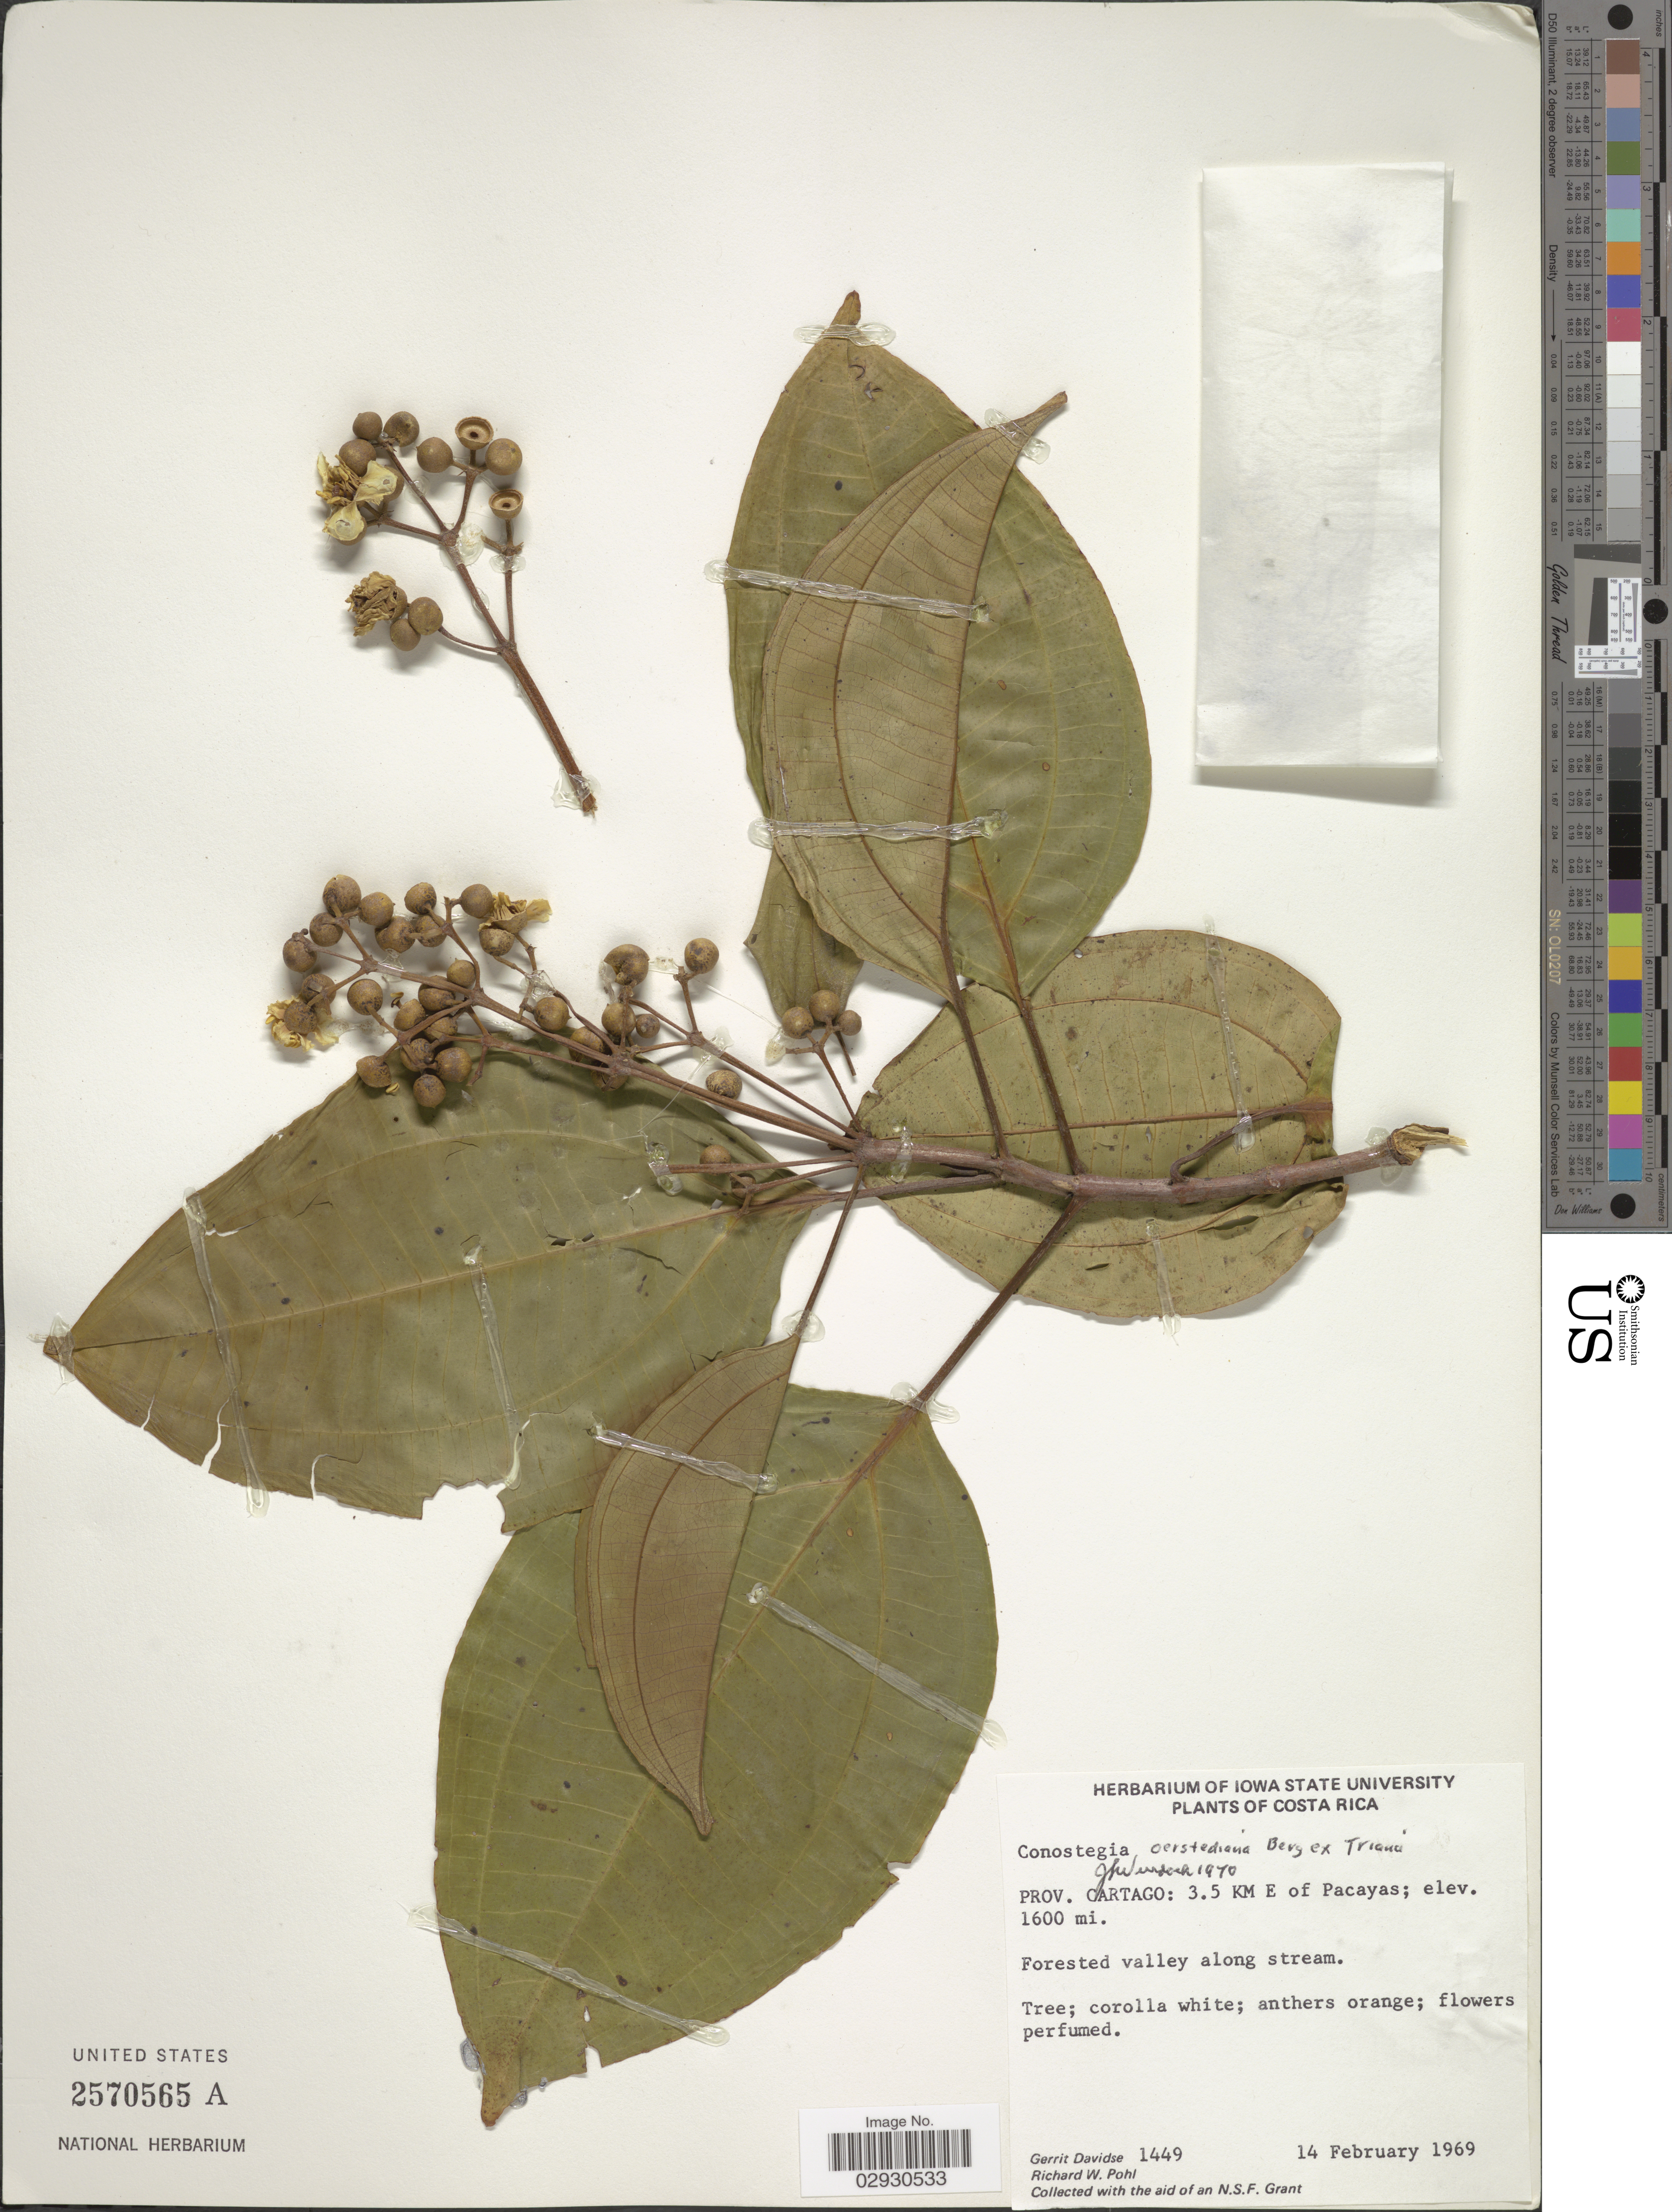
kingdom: Plantae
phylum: Tracheophyta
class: Magnoliopsida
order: Myrtales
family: Melastomataceae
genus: Conostegia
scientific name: Conostegia oerstediana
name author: O. Berg ex Triana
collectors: G. Davidse & R. W. Pohl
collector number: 1449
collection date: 1969-02-14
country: Costa Rica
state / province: Cartago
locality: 3.5 km E of Pacayas.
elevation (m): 1600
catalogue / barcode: US 2570565A